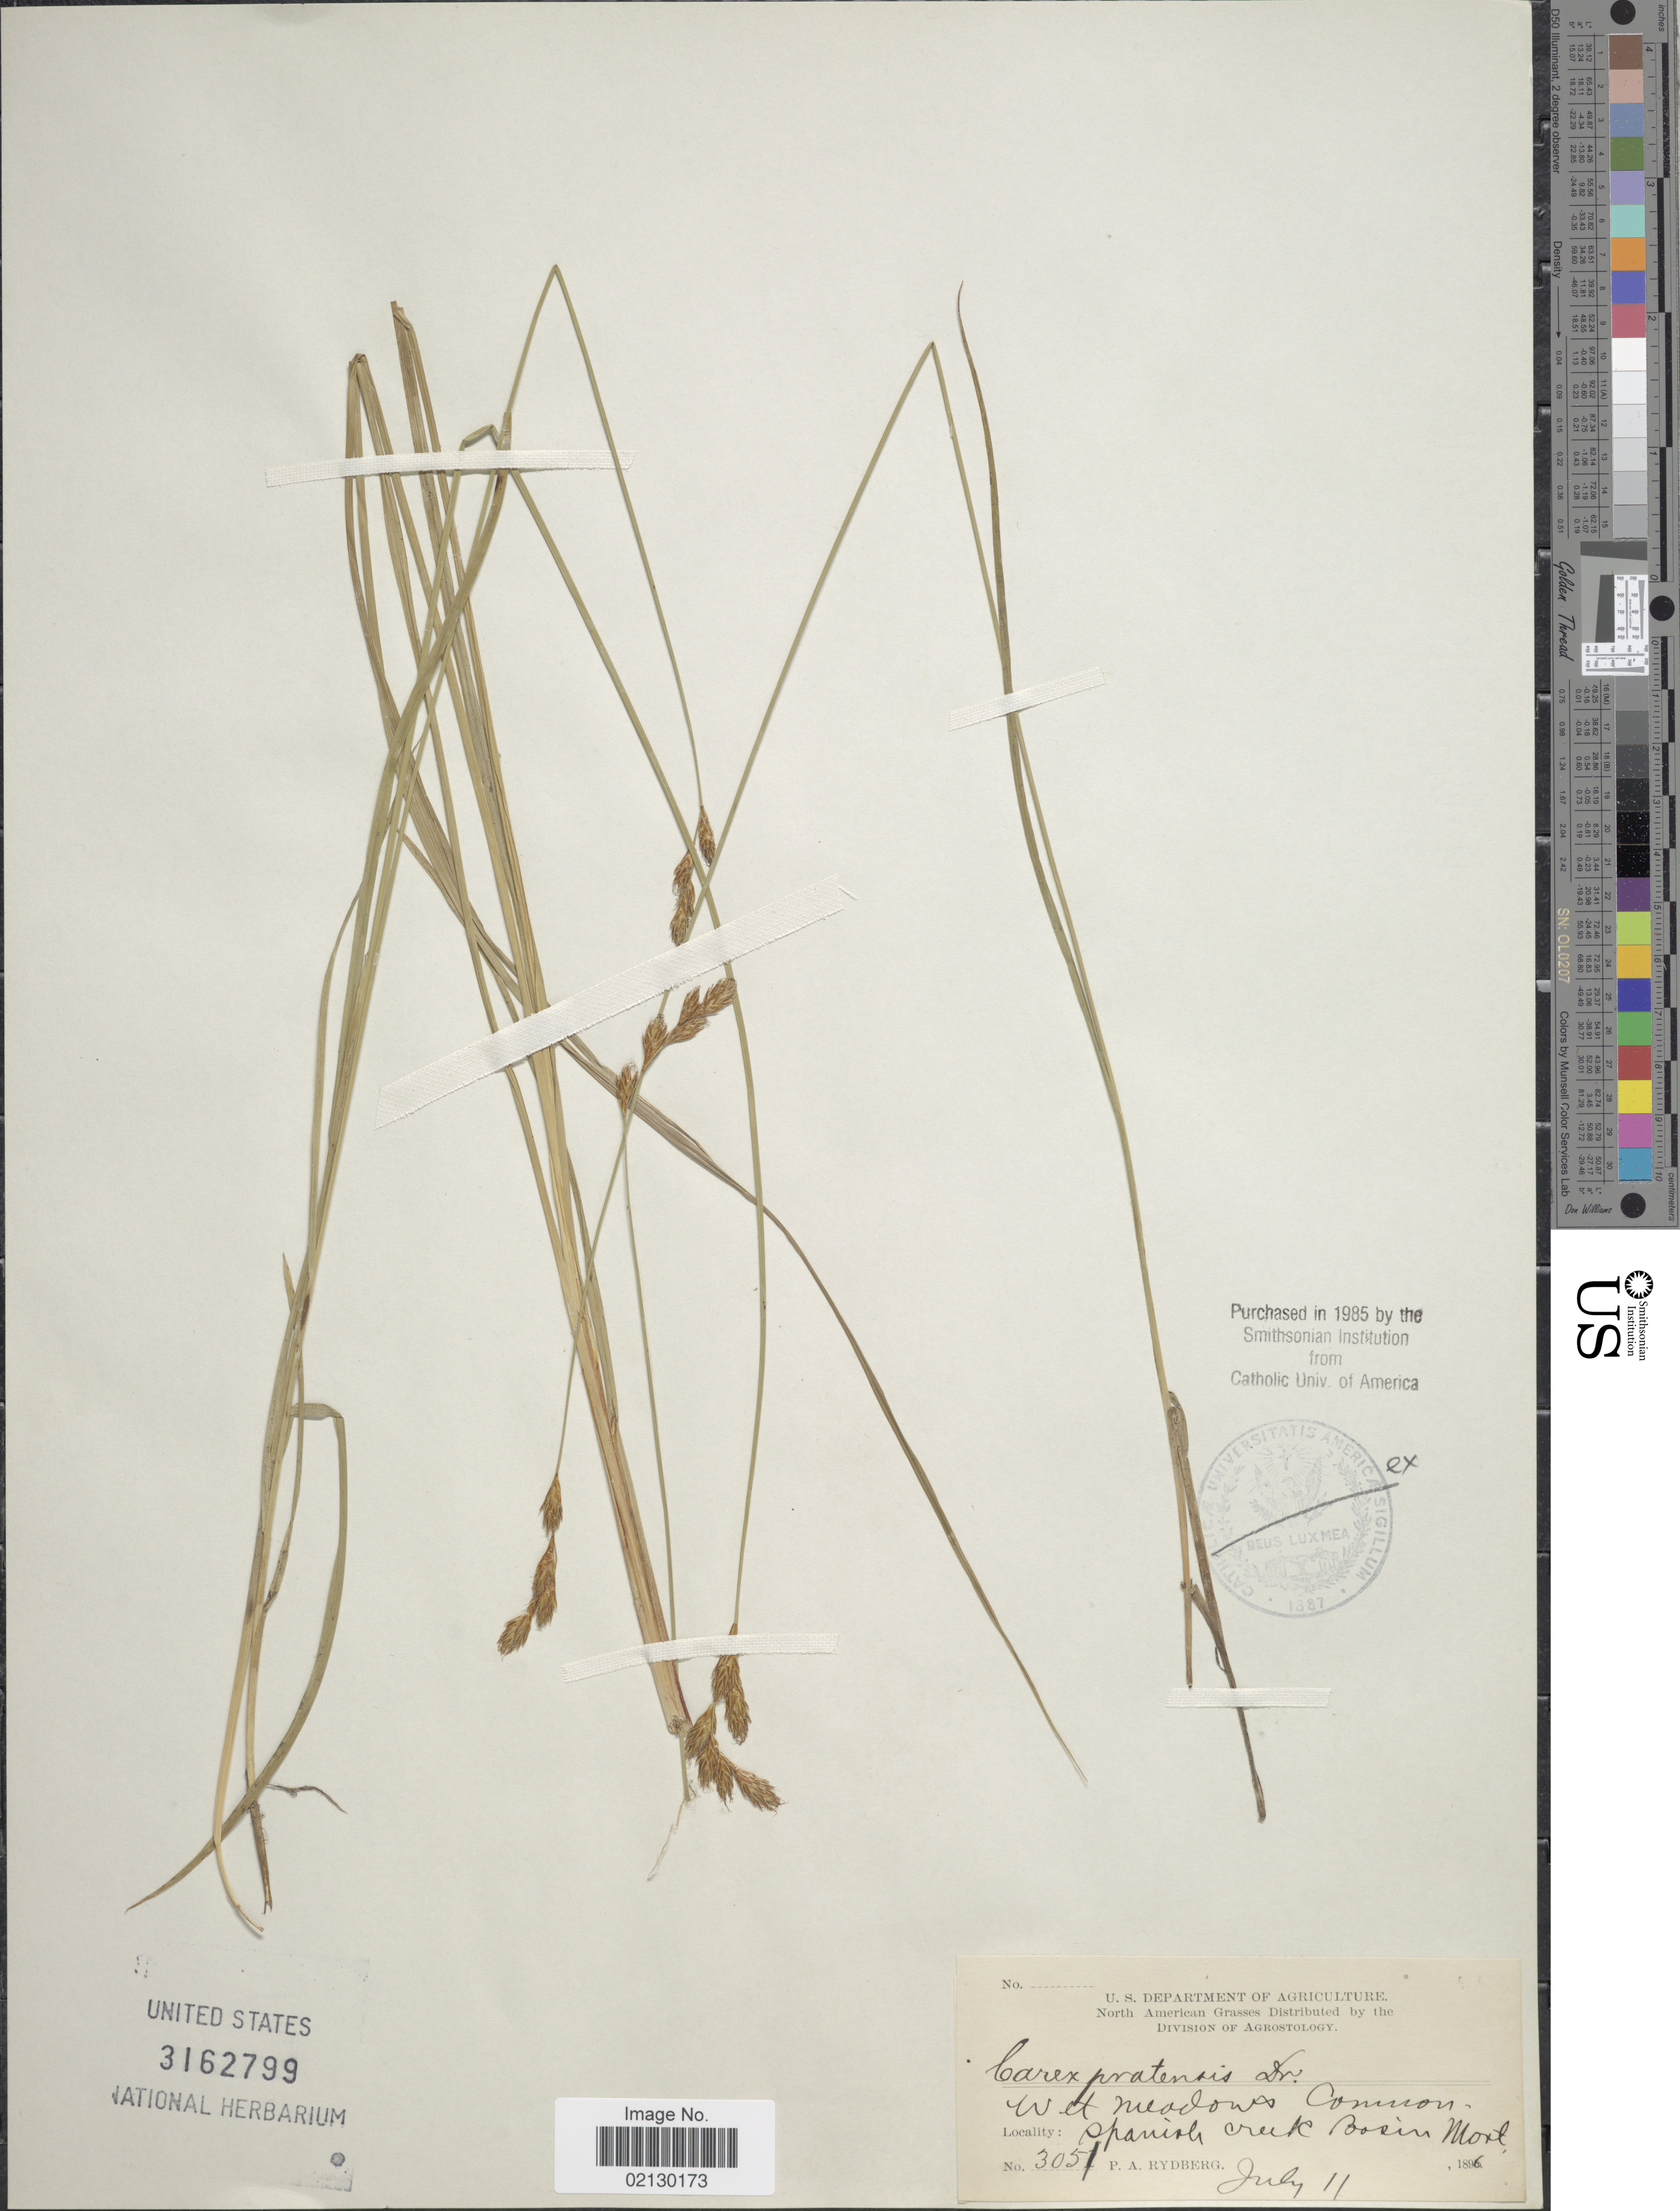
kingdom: Plantae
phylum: Tracheophyta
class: Liliopsida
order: Poales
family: Cyperaceae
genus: Carex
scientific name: Carex praticola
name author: Rydb.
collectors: P. A. Rydberg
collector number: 3051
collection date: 1896-07-11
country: United States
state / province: Montana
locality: Spanish Creek Basin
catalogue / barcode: US 3162799